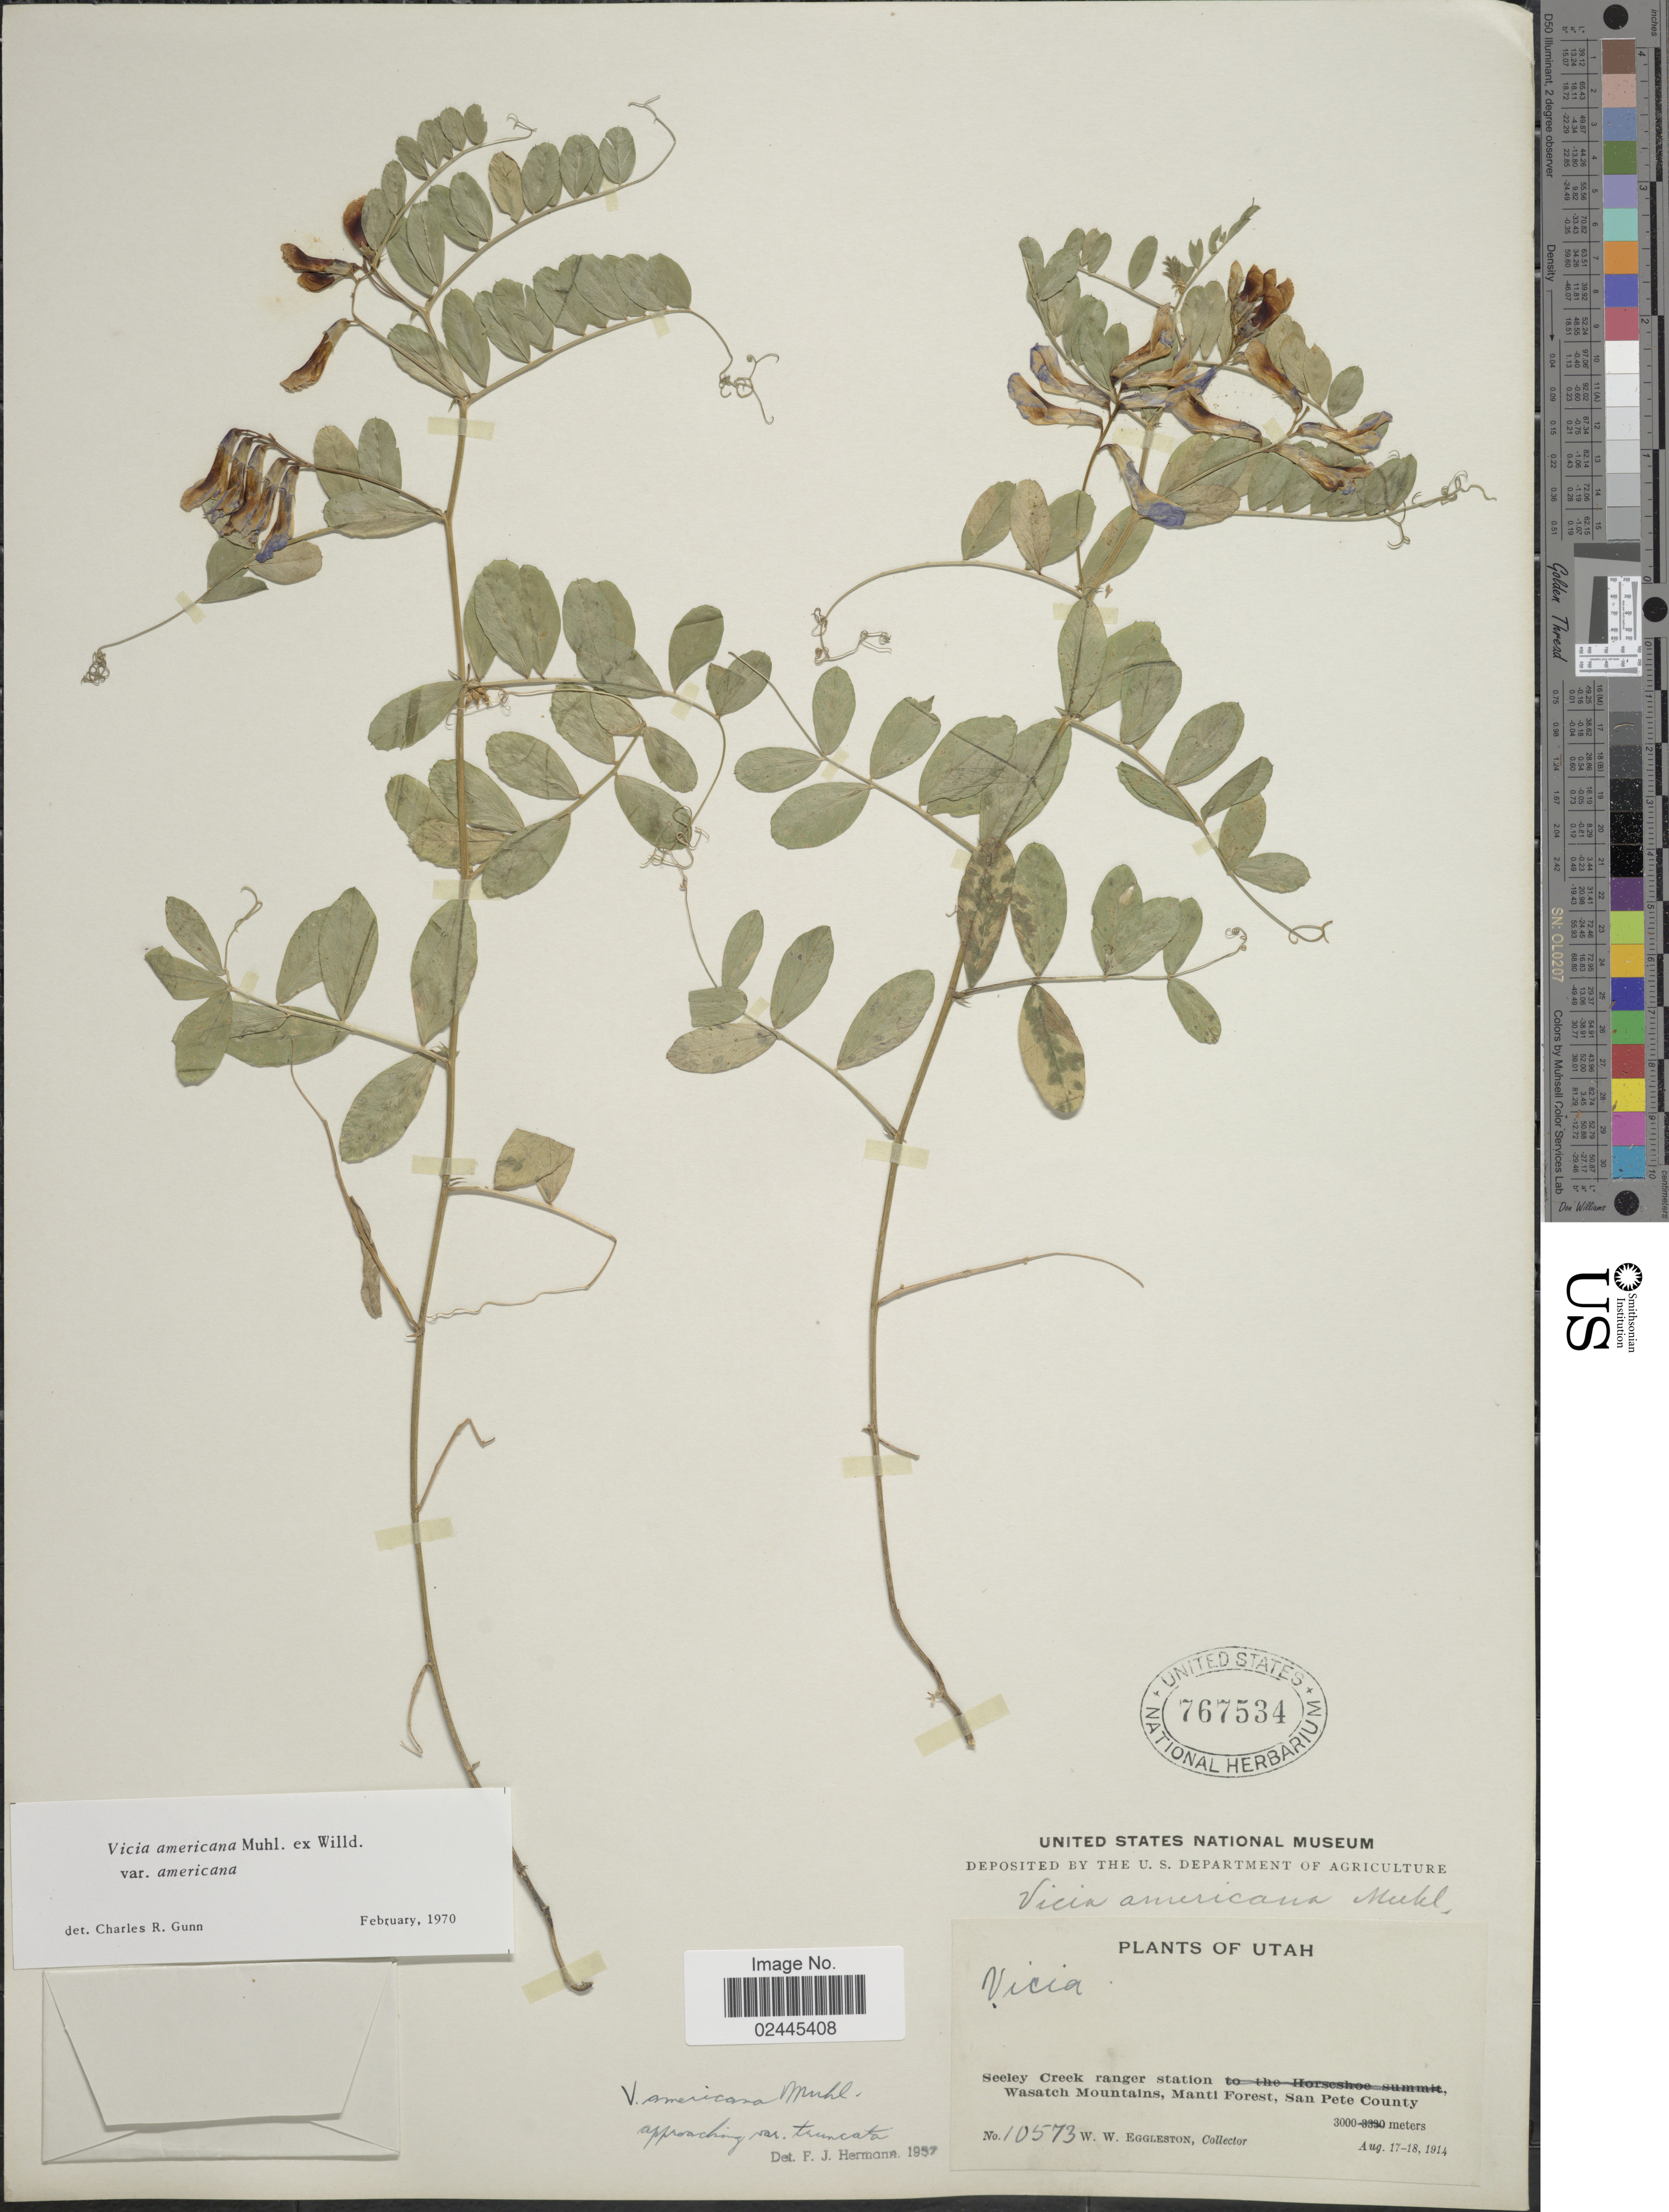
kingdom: Plantae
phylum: Tracheophyta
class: Magnoliopsida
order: Fabales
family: Fabaceae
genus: Vicia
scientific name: Vicia americana var. americana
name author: Muhl. ex Willd.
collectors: W. W. Eggleston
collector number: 10573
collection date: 1914-08-17/1914-08-18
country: United States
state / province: Utah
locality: Seeley Creek ranger station, Wasatch Mountains, Manti Forest, San Pete County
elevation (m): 3000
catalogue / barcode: US 767534